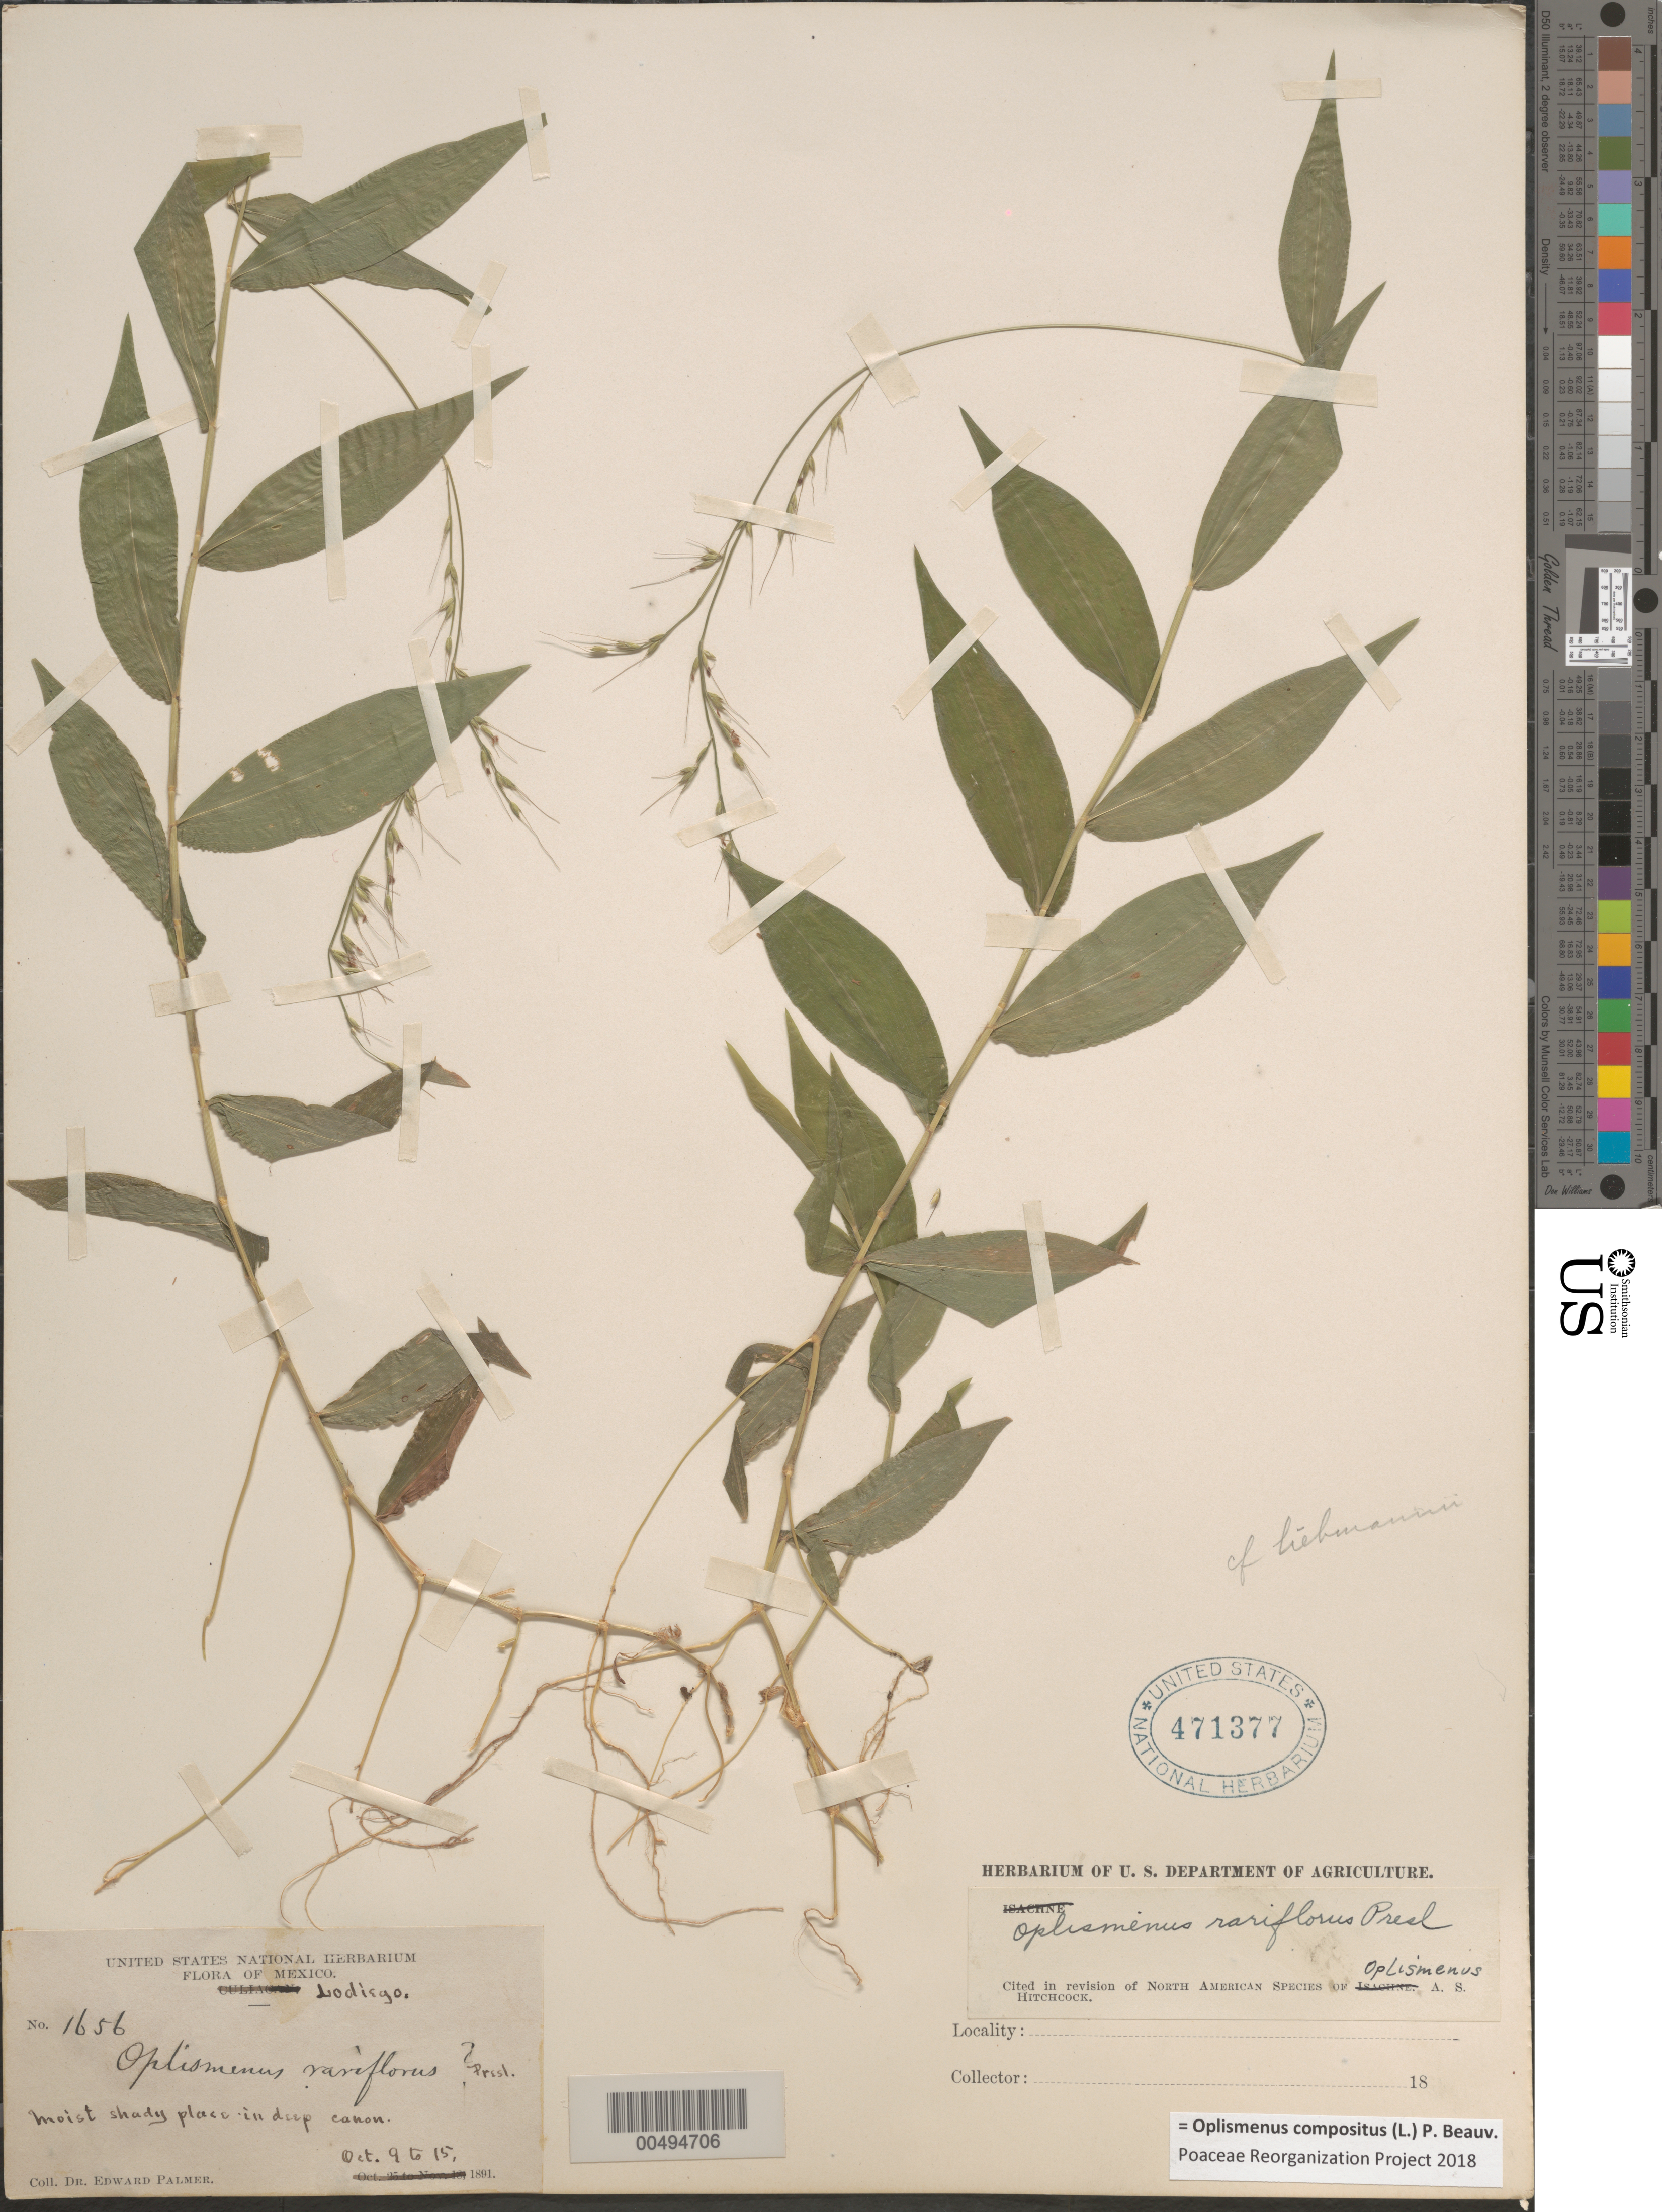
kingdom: Plantae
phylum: Tracheophyta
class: Liliopsida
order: Poales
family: Poaceae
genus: Oplismenus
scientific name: Oplismenus compositus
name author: (L.) P. Beauv.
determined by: Poaceae Reorganization Project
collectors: E. Palmer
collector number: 1656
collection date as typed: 9 Oct 1891 to 15 Oct 1891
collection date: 1891-10-09/1891-10-15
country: Mexico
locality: Lodiego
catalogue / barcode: US 471377